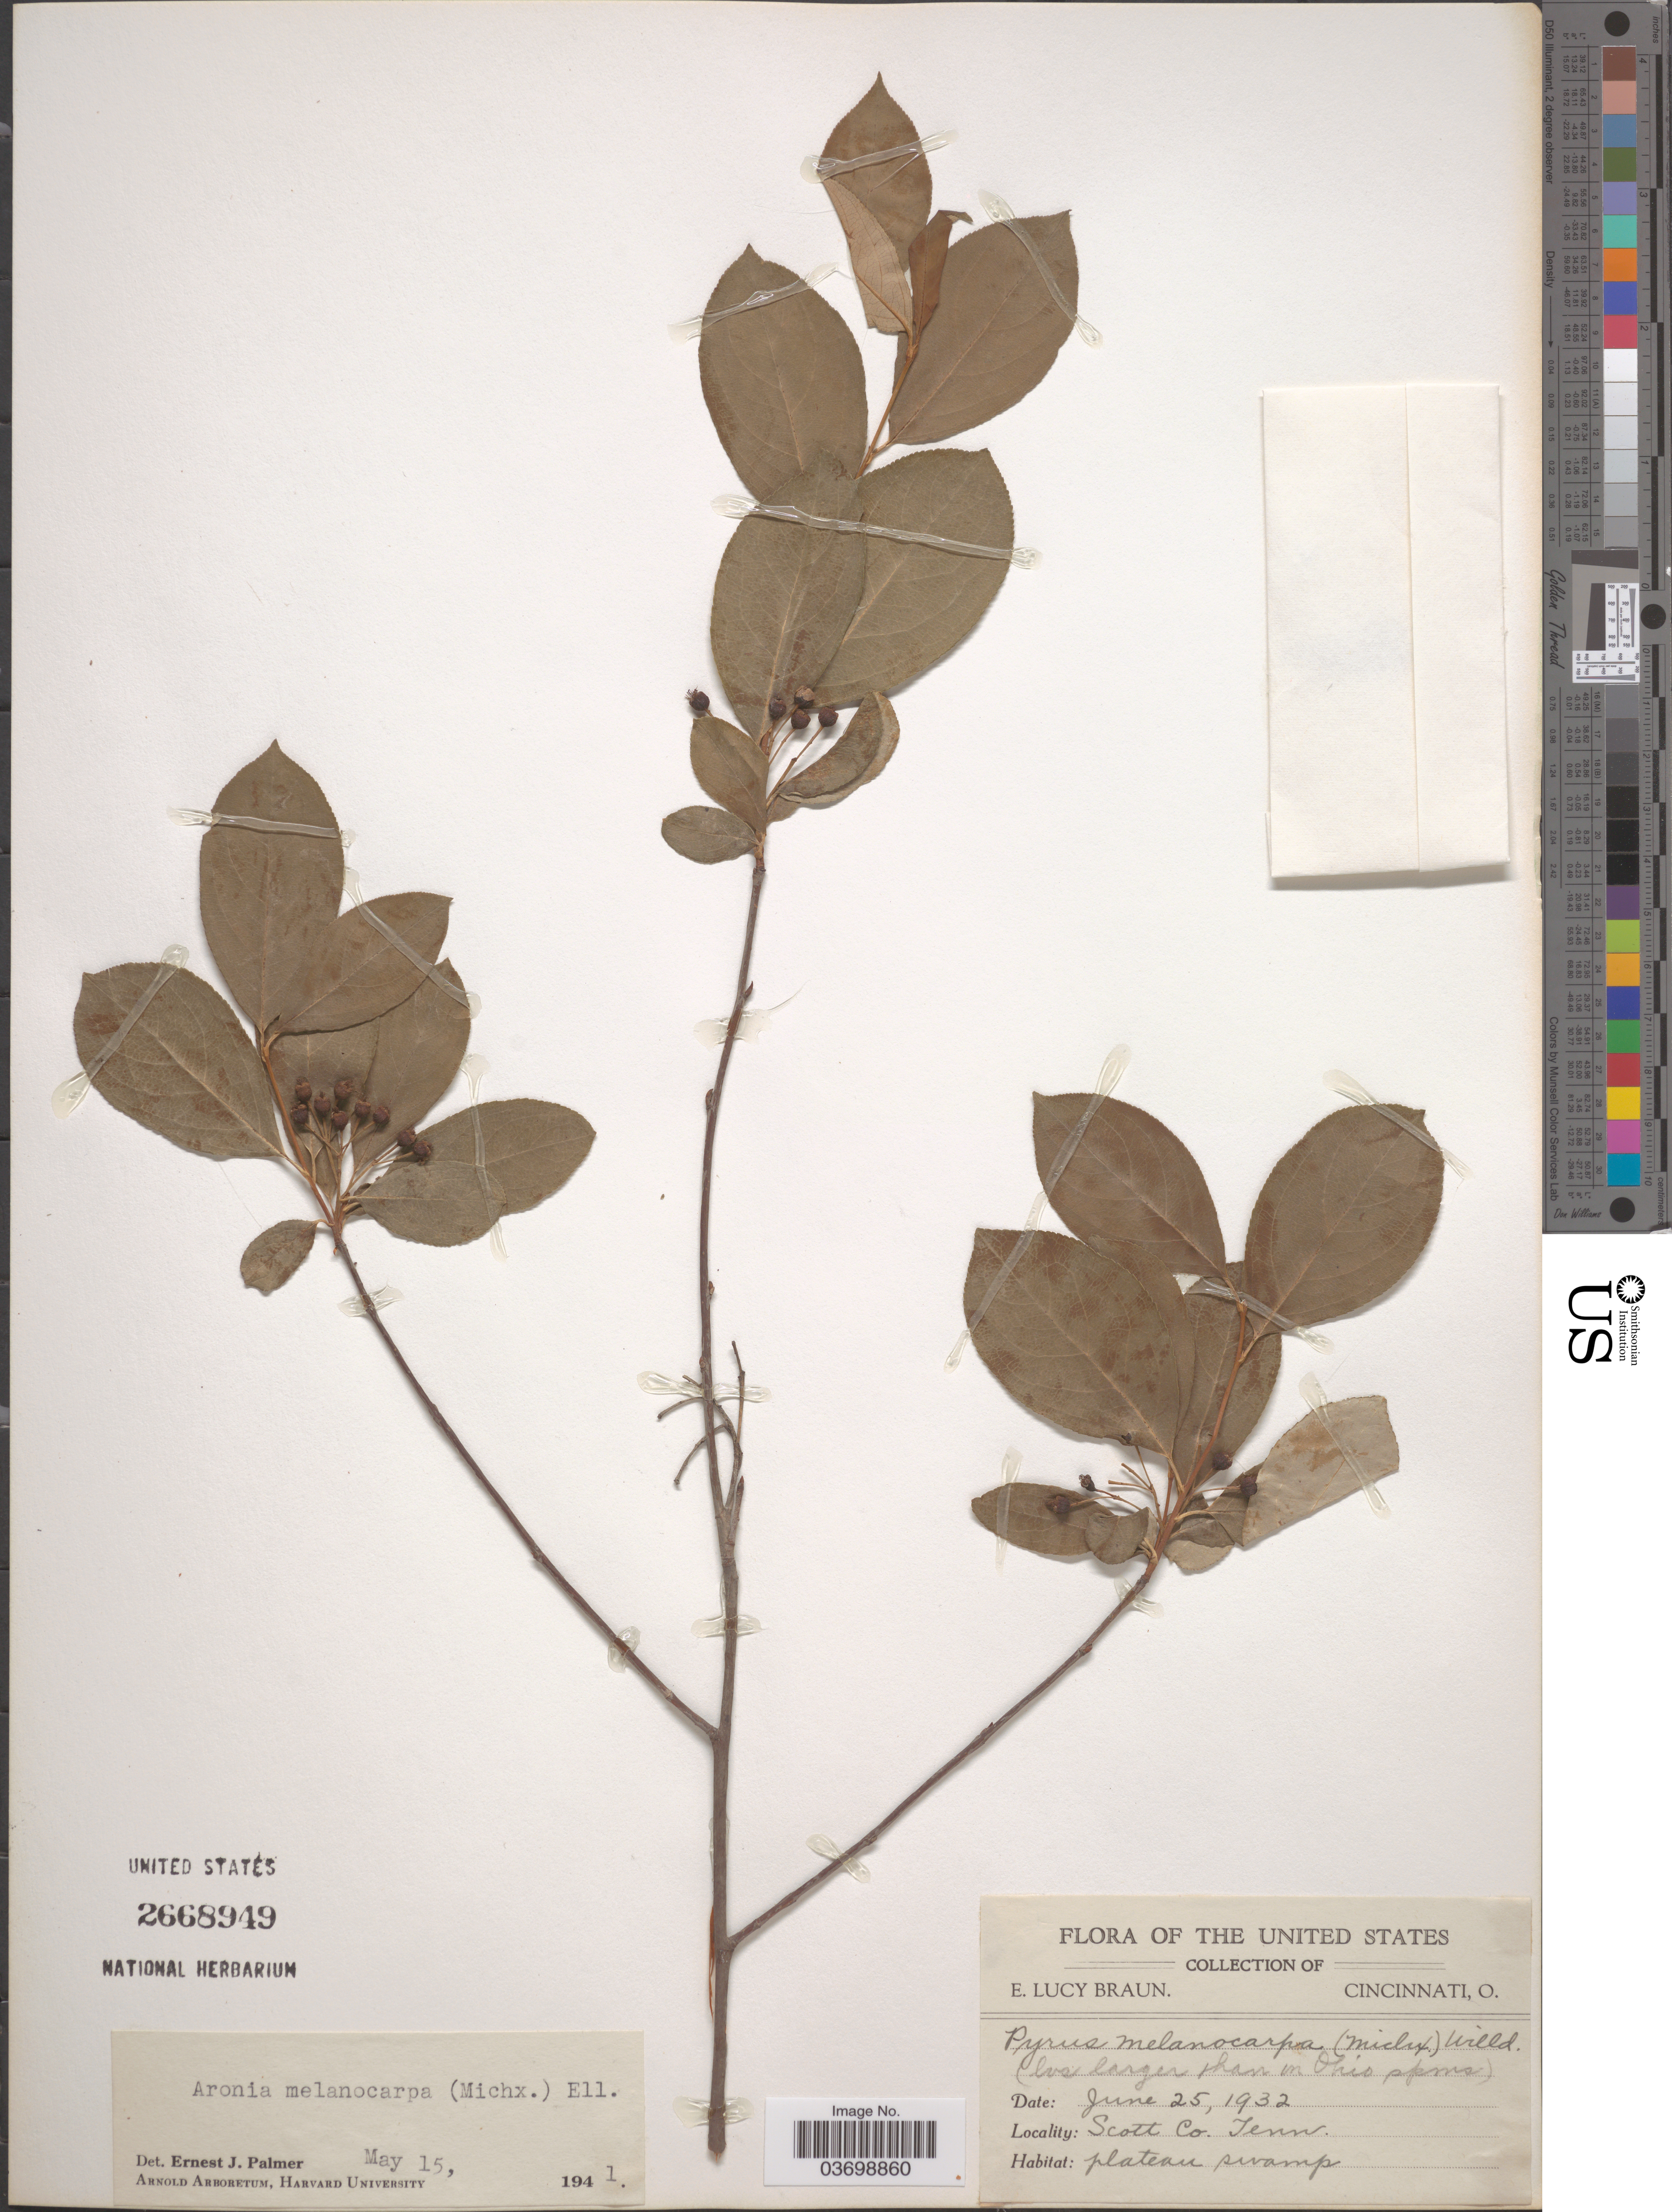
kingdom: Plantae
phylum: Tracheophyta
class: Magnoliopsida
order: Rosales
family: Rosaceae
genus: Aronia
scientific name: Aronia melanocarpa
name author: (Michx.) Elliott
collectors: E. L. Braun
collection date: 1932-06-25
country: United States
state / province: Tennessee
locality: Scott Co.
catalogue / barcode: US 2668949